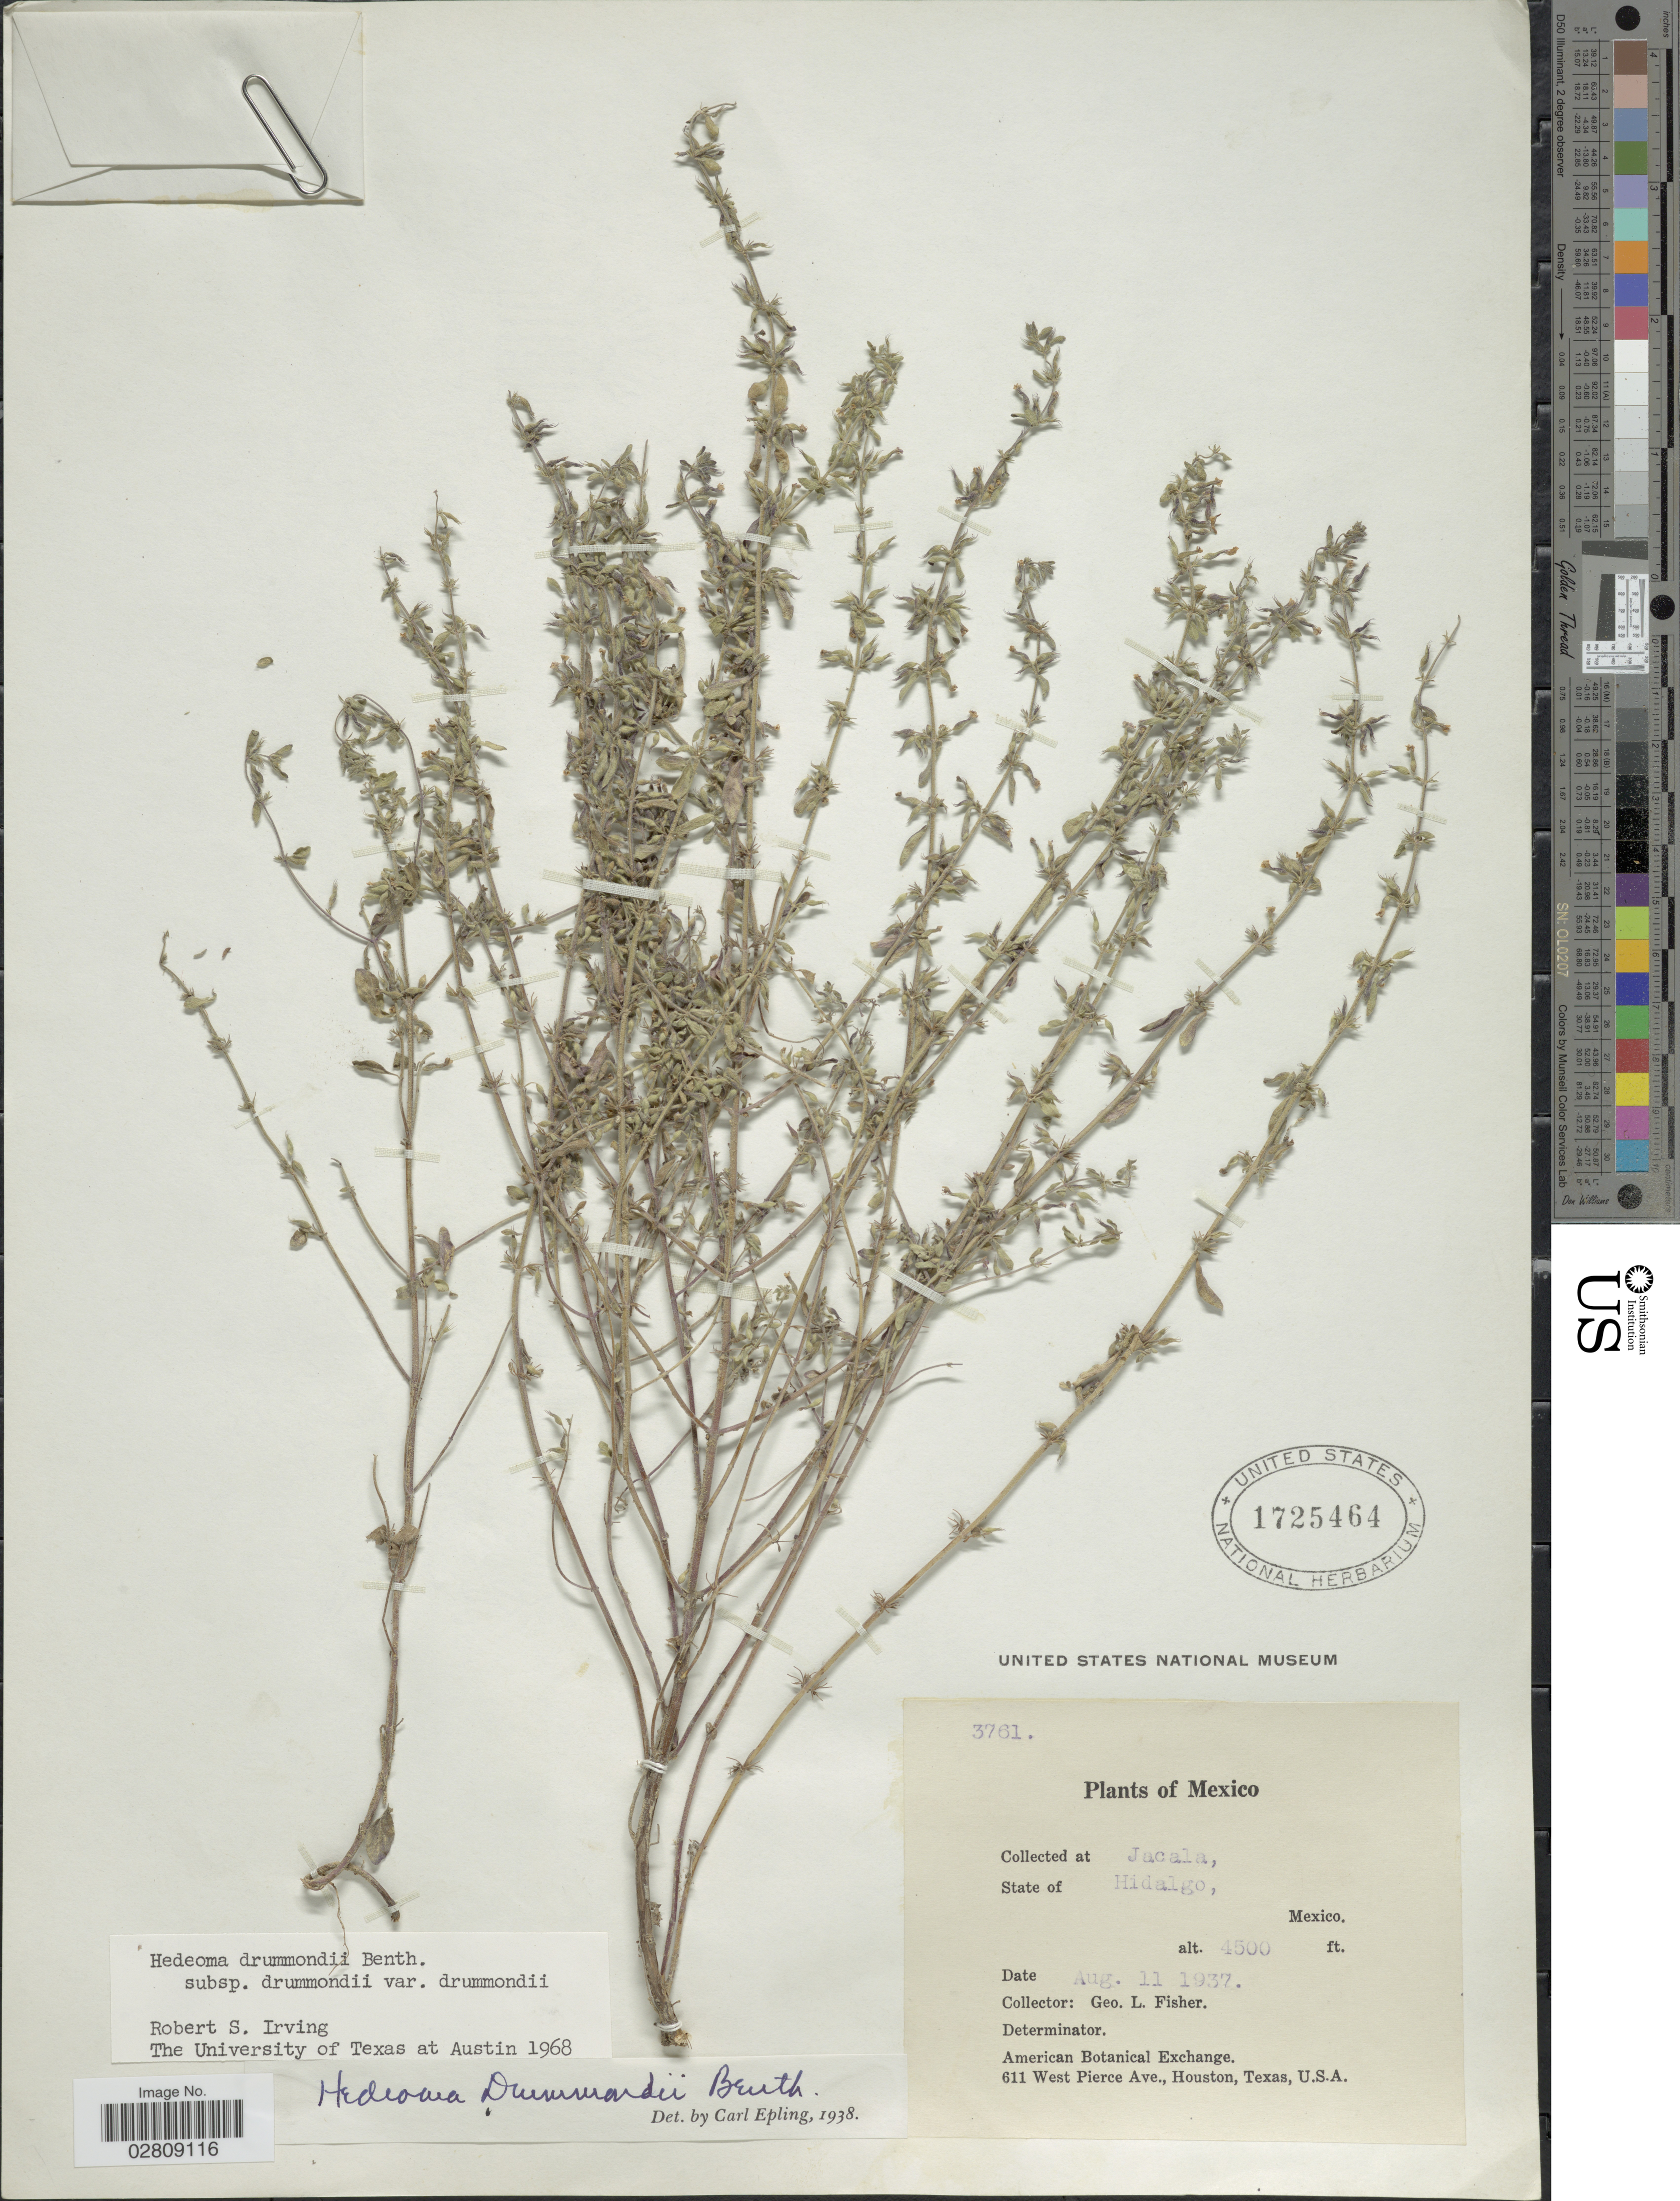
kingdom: Plantae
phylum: Tracheophyta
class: Magnoliopsida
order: Lamiales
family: Lamiaceae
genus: Hedeoma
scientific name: Hedeoma drummondii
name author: Benth.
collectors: G. L. Fisher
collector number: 3761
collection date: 1937-08-11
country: Mexico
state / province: Hidalgo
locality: Jacala.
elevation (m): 1372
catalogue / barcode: US 1725464